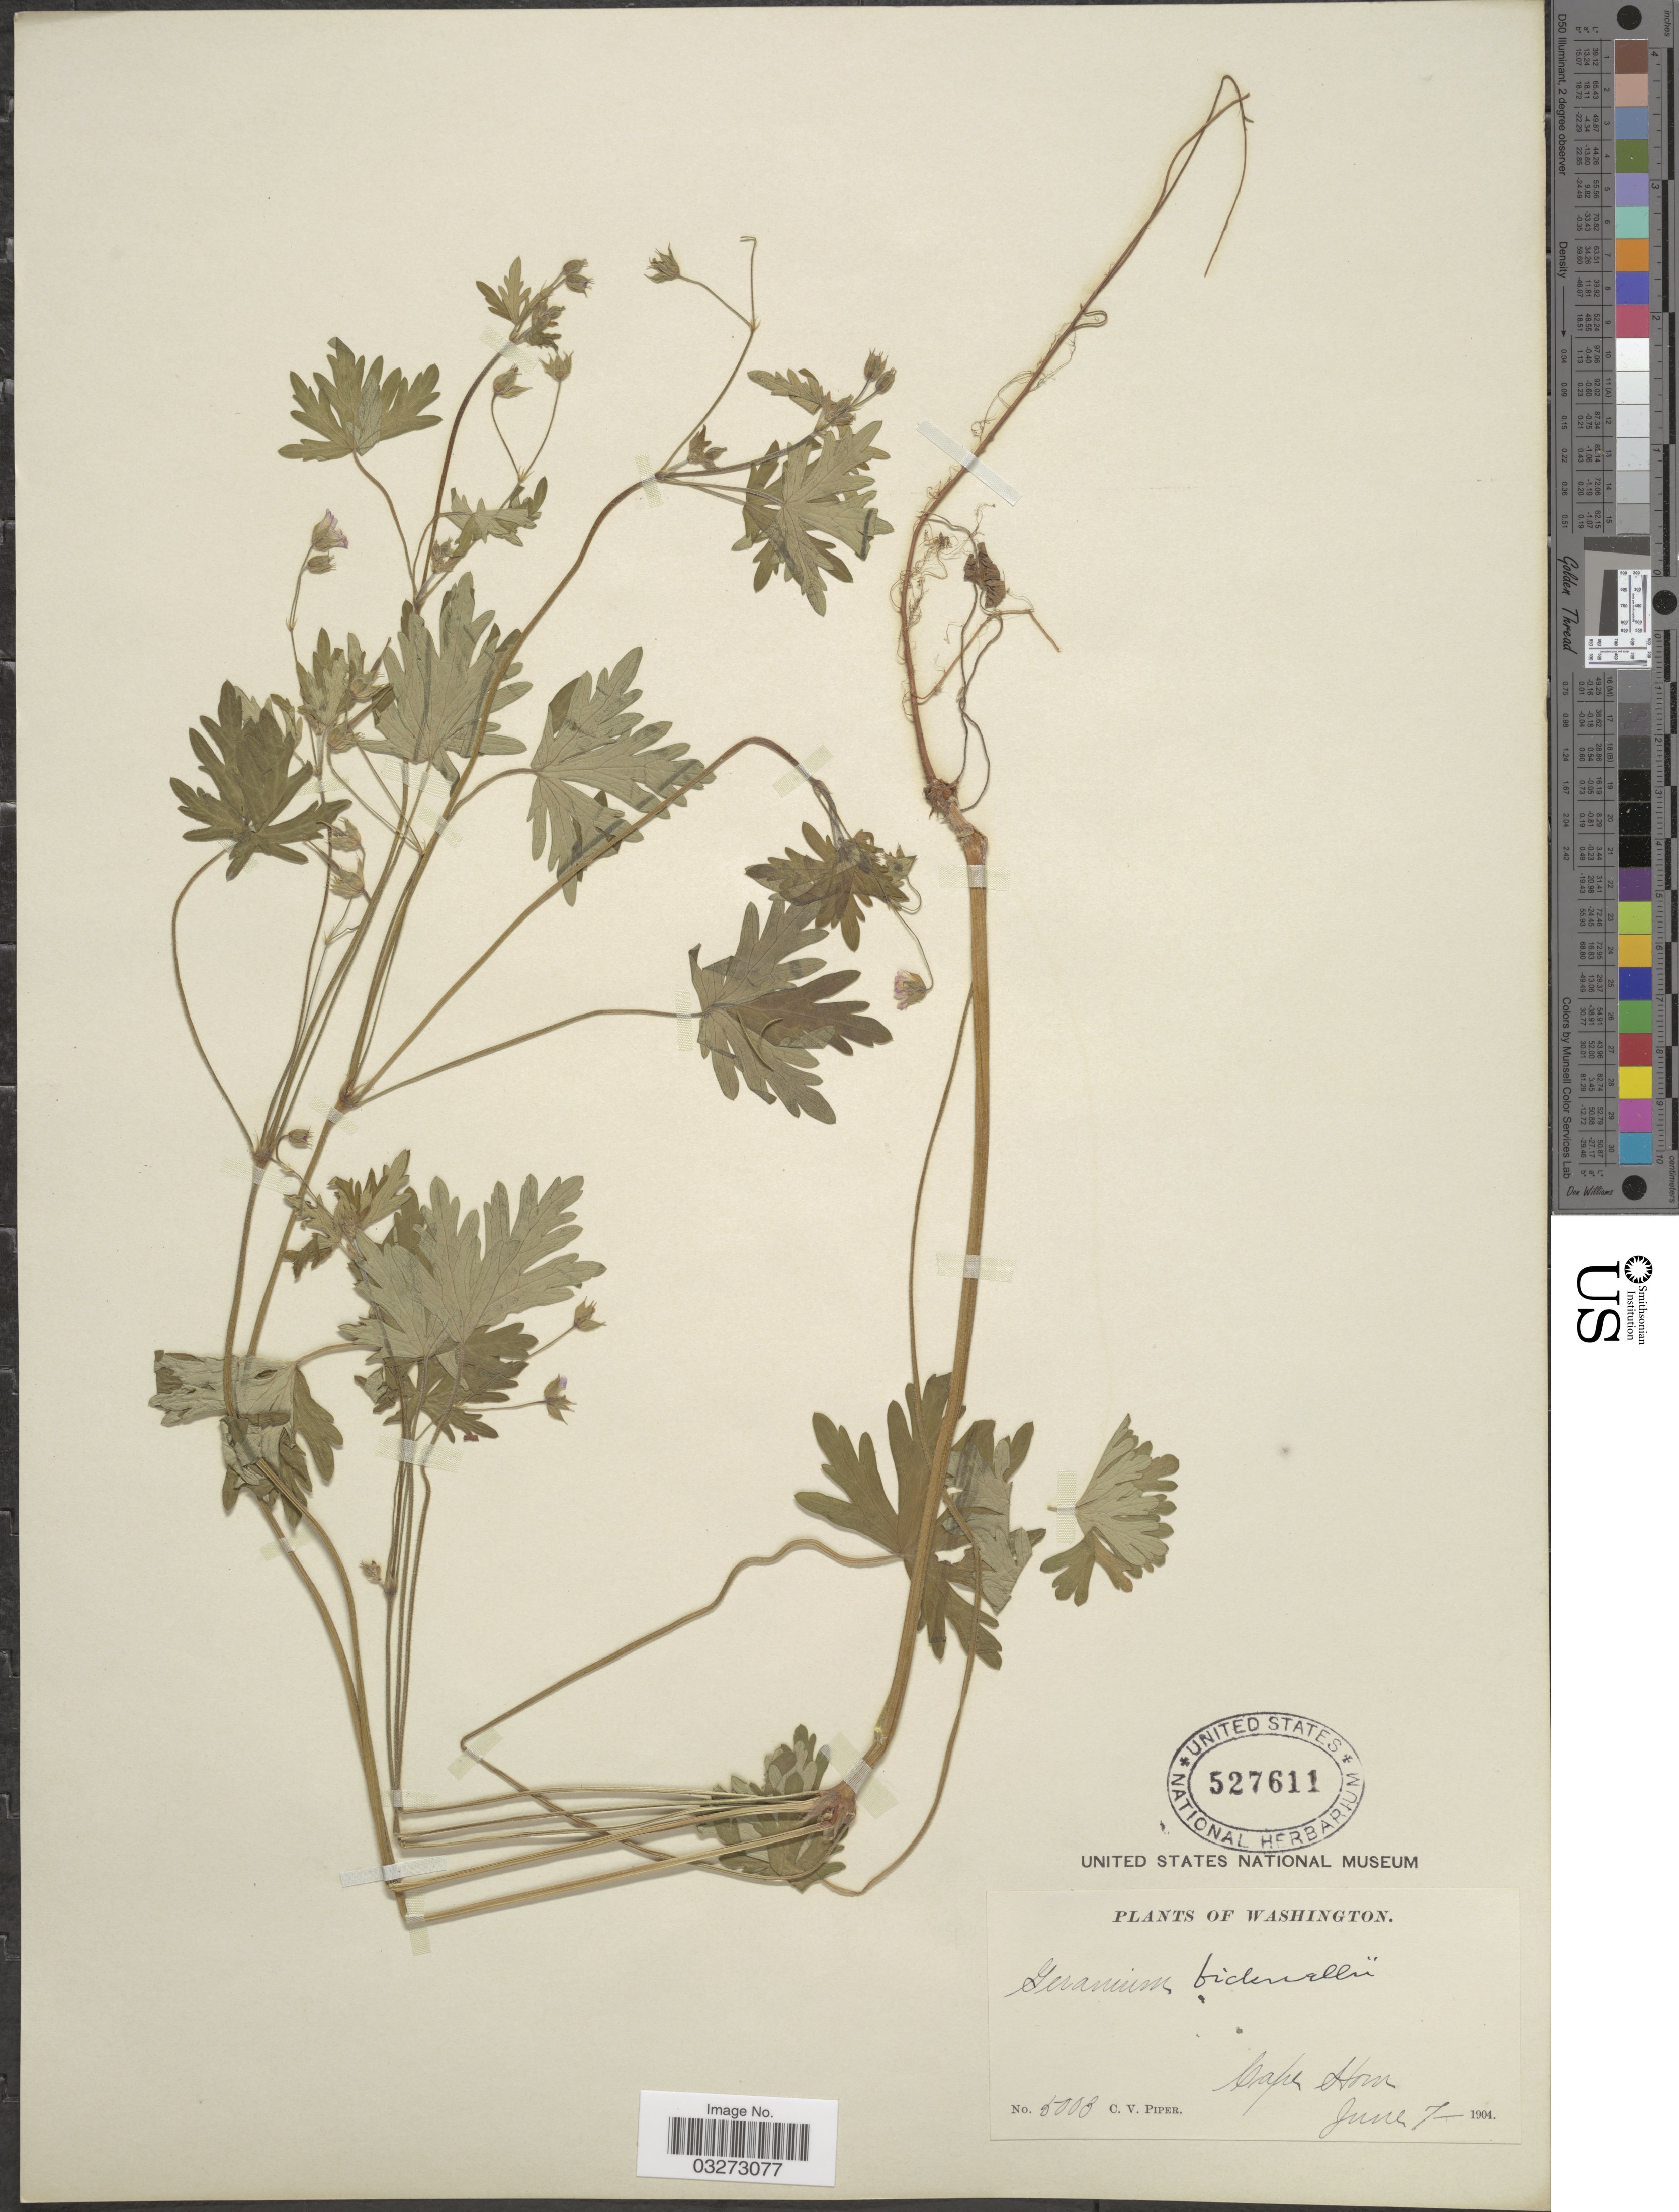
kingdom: Plantae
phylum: Tracheophyta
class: Magnoliopsida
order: Geraniales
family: Geraniaceae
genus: Geranium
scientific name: Geranium bicknellii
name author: Britton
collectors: C. V. Piper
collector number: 5003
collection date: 1904-06-07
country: United States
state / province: Washington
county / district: Skamania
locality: Cape Horn.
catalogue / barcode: US 527611